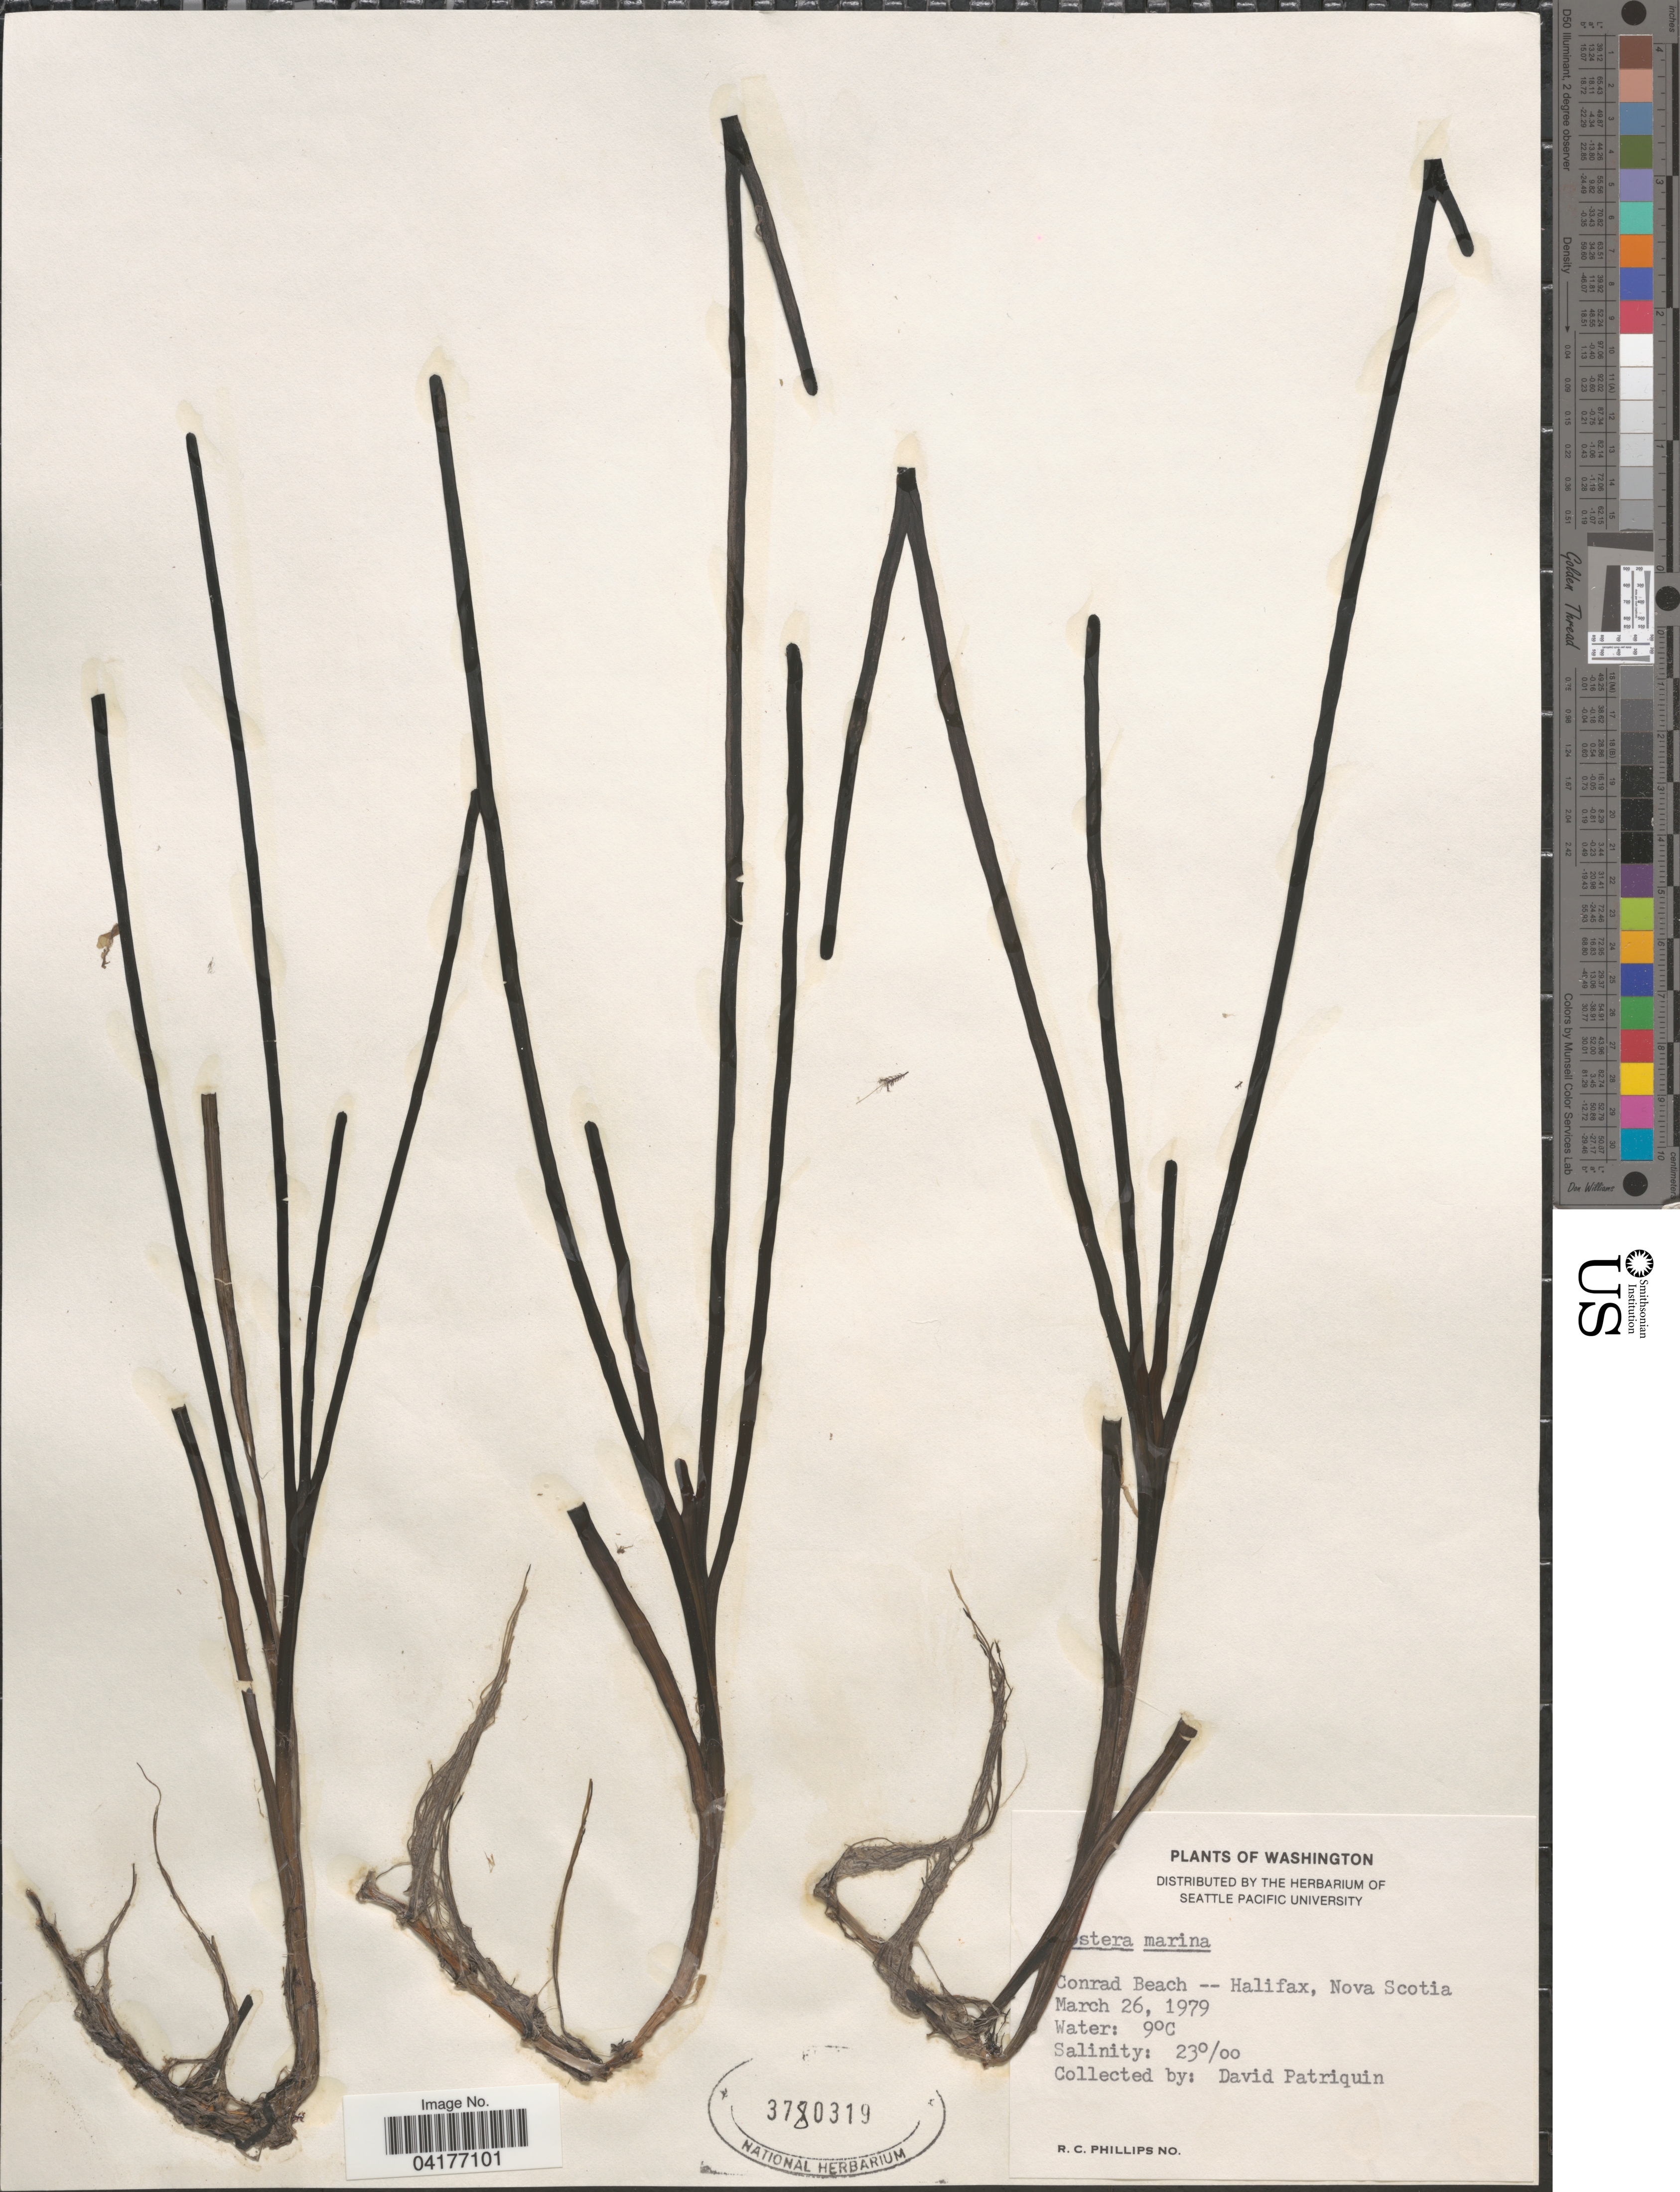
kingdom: Plantae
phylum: Tracheophyta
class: Liliopsida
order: Alismatales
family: Zosteraceae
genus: Zostera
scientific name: Zostera marina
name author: L.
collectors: D. Patriquin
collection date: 1979-03-26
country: Canada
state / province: Nova Scotia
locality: Conrad Beach -- Halifax.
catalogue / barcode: US 3780319